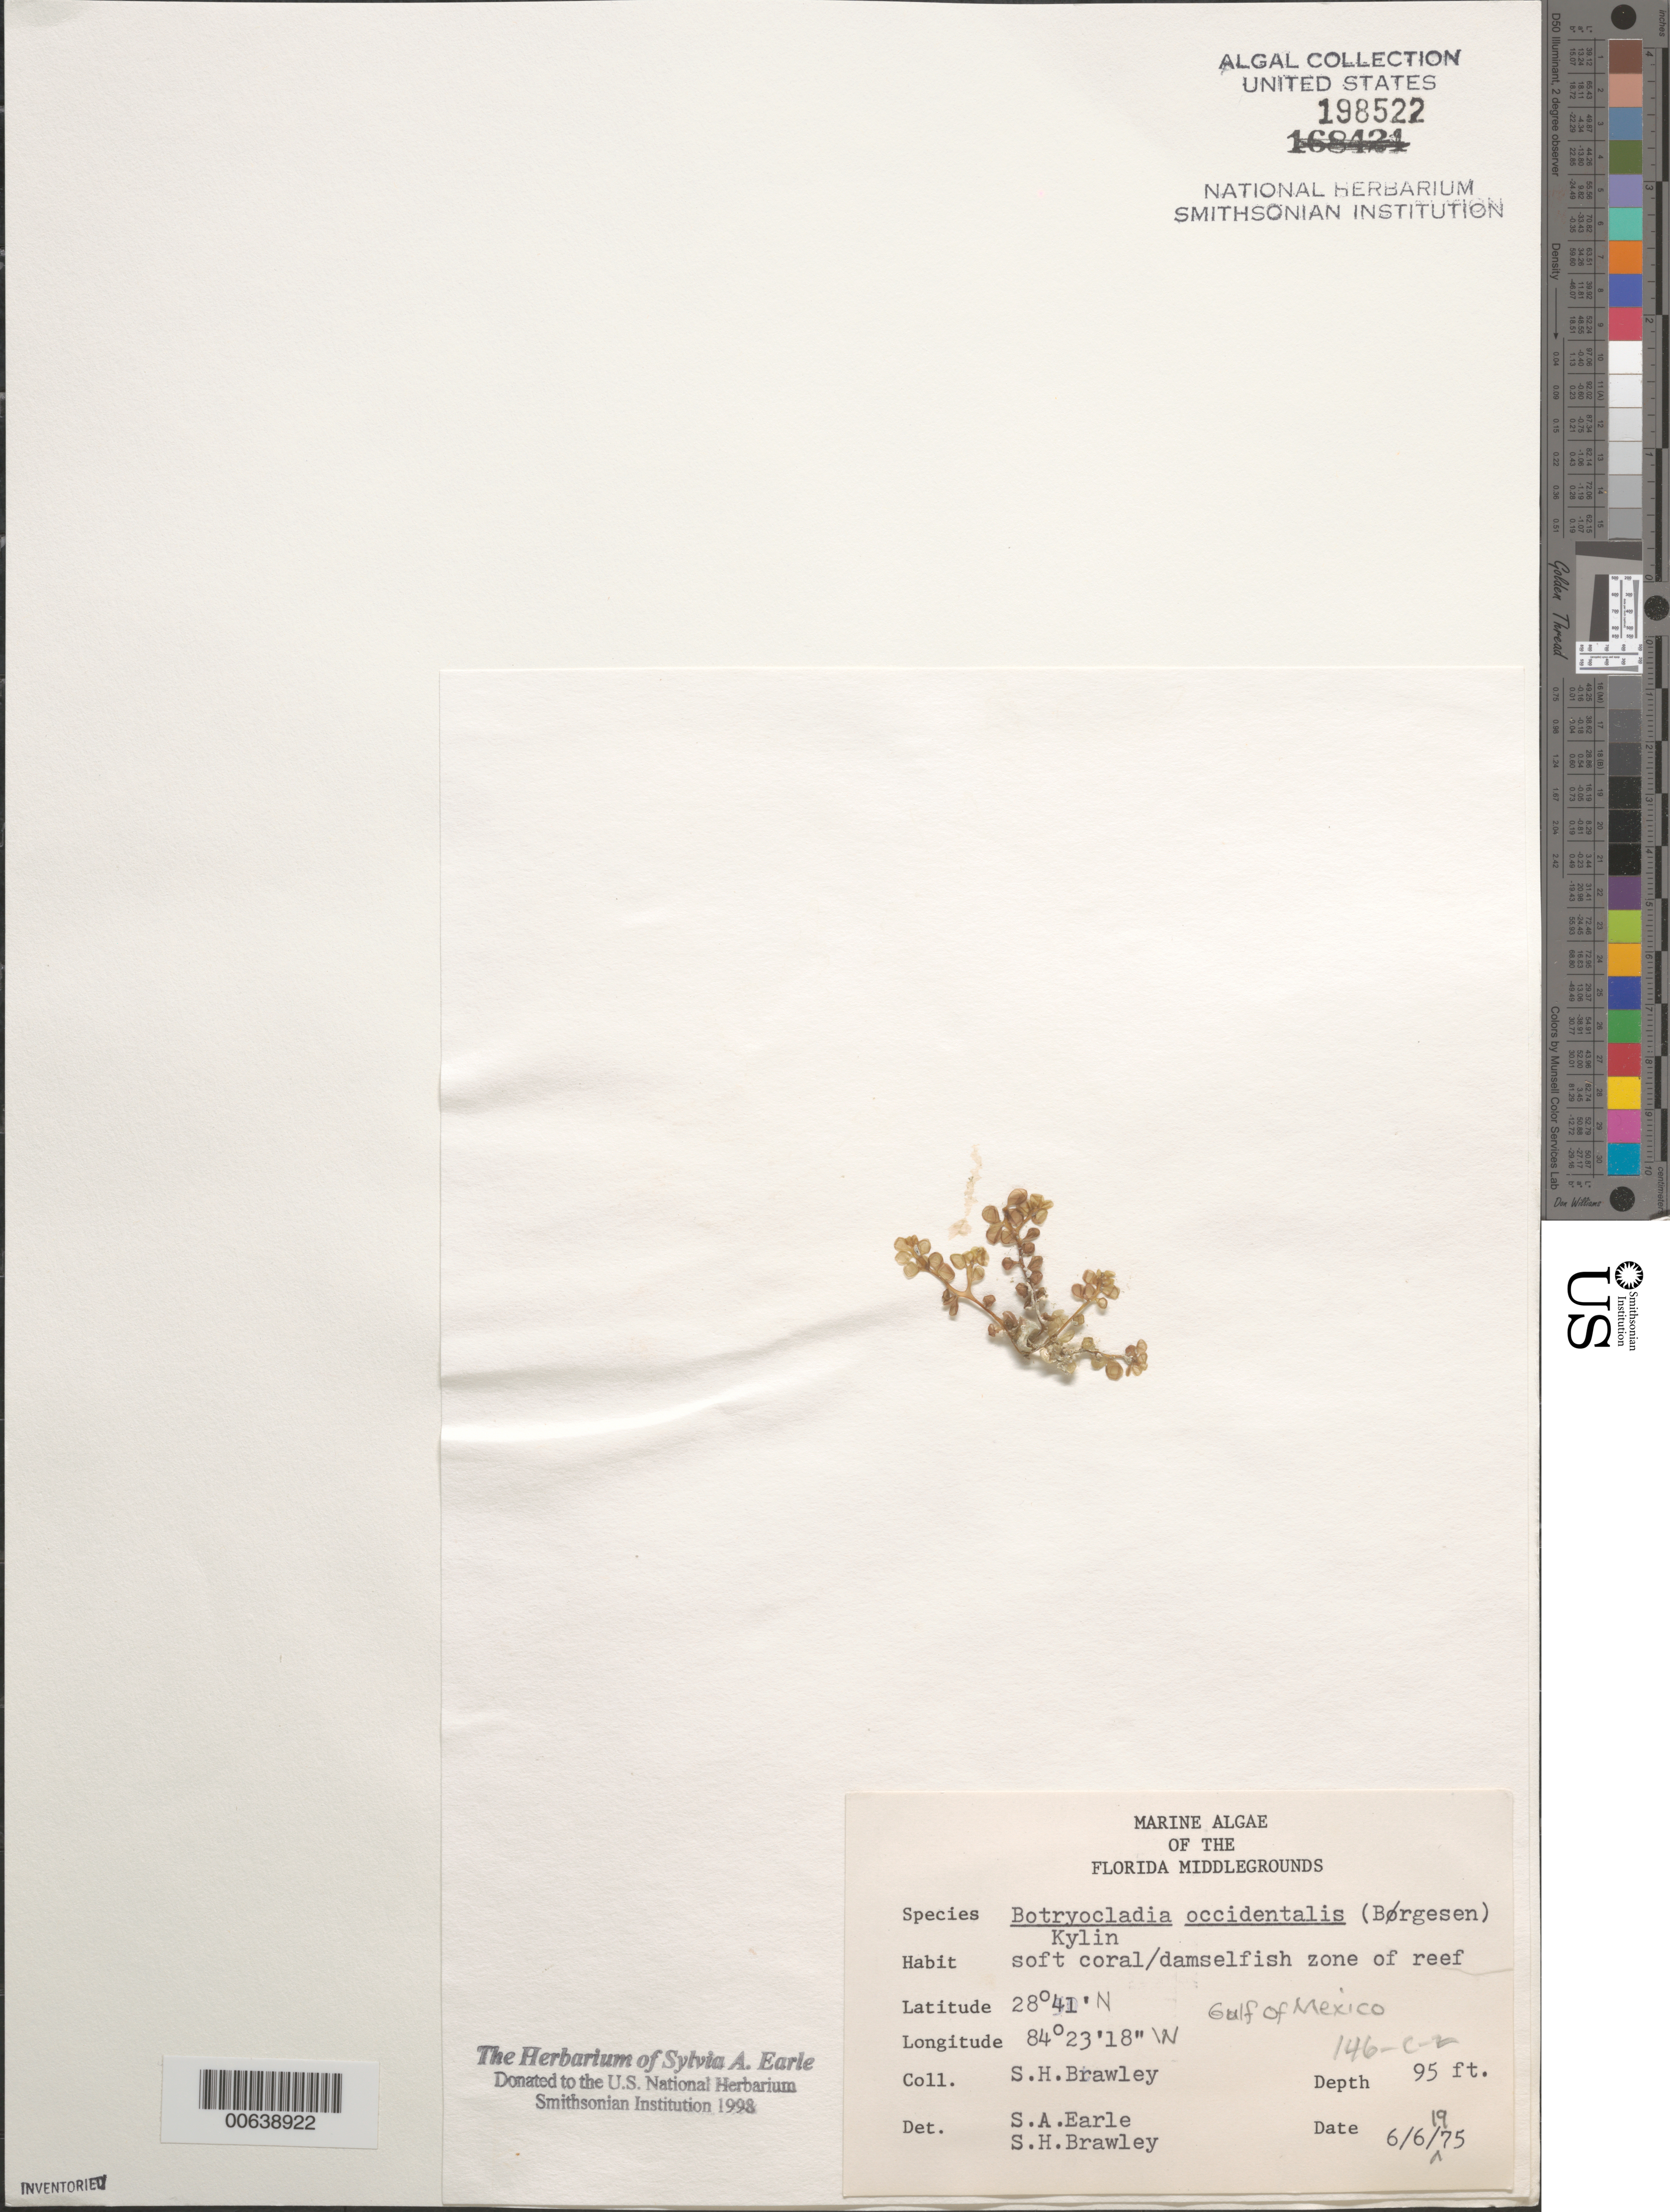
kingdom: Plantae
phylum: Rhodophyta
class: Florideophyceae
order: Rhodymeniales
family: Rhodymeniaceae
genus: Botryocladia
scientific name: Botryocladia occidentalis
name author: (Børgesen) Kylin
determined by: Earle, S. A.; Brawley, S. H.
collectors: S. Brawley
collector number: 146-c-2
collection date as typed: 06 Jun 1975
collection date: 1975-06-06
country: United States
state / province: Florida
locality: Florida Middle Grounds, Gulf of Mexico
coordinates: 28 41' N, 84 23'18"W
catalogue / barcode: US 198522